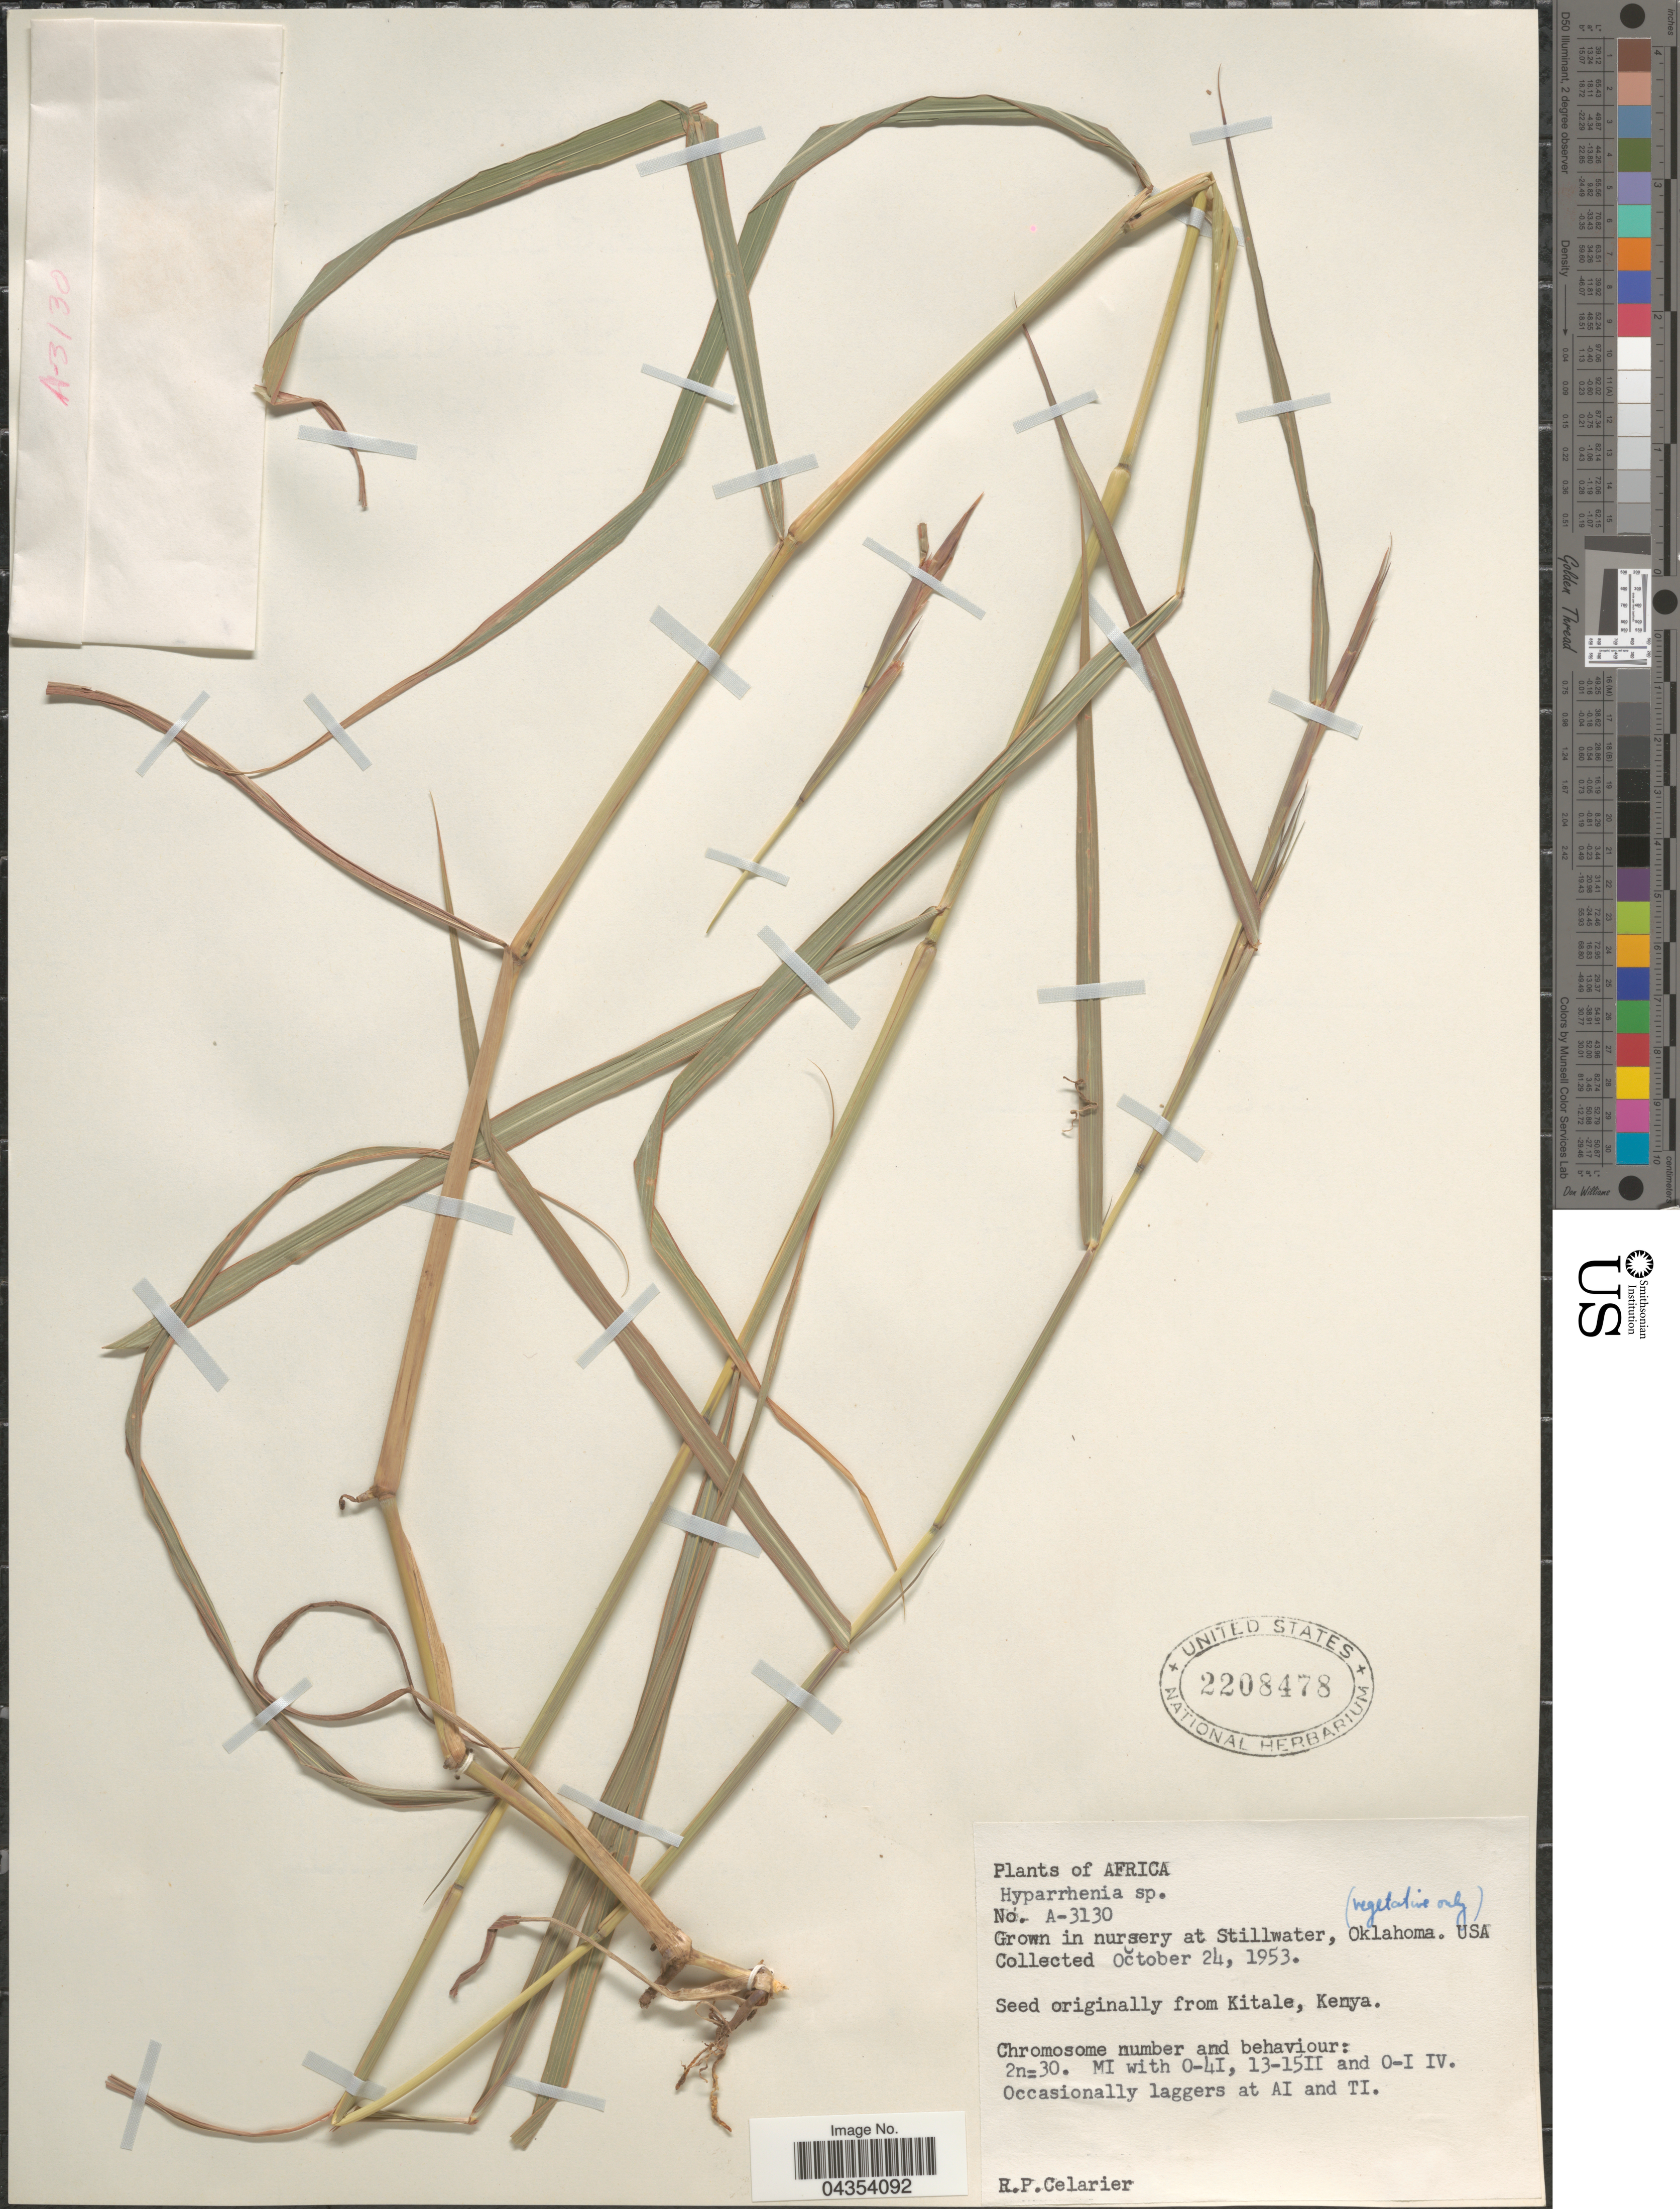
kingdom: Plantae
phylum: Tracheophyta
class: Liliopsida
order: Poales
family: Poaceae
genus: Hyparrhenia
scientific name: Hyparrhenia sp.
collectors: R. Celarier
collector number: A-3130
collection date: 1953-10-24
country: United States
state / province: Oklahoma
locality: Grown in nursery at Stillwater, Oklahoma, USA.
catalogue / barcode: US 2208478